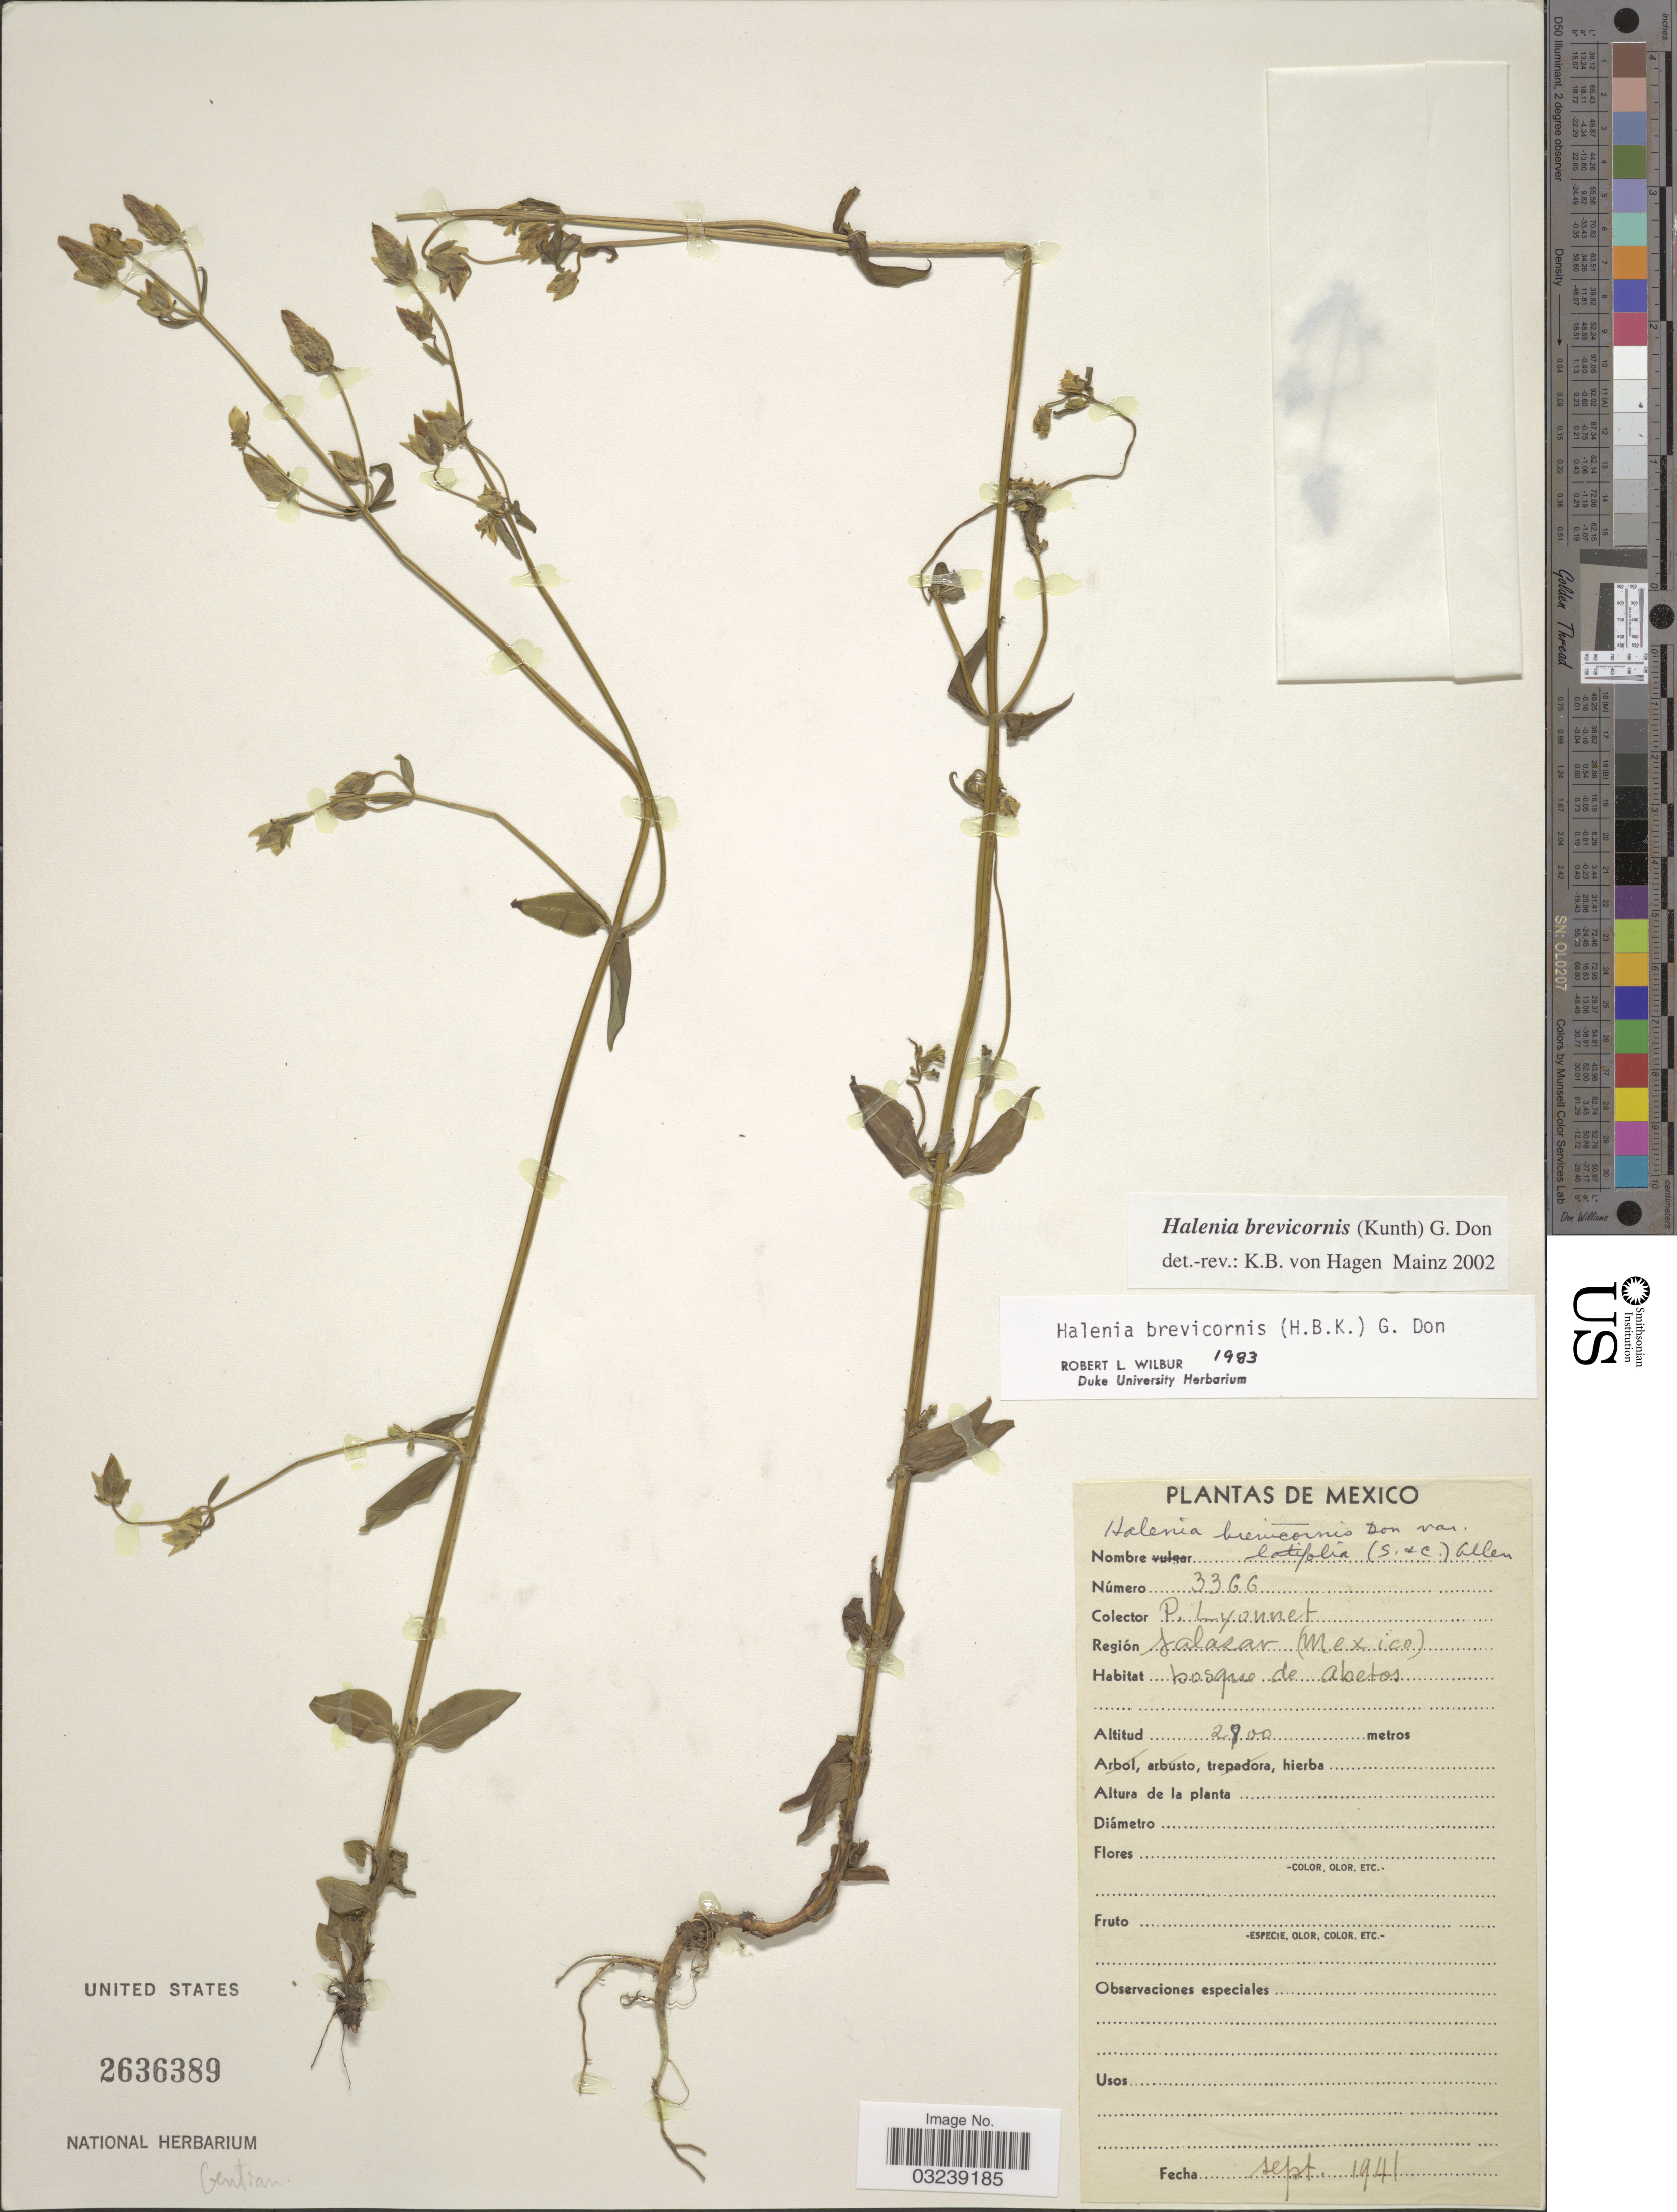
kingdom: Plantae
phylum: Tracheophyta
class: Magnoliopsida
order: Gentianales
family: Gentianaceae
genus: Halenia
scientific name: Halenia brevicornis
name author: (Kunth) G. Don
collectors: P. Lyonnet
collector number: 3366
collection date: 1941-09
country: Mexico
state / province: México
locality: Región Salasar.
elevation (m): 2800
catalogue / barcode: US 2636389